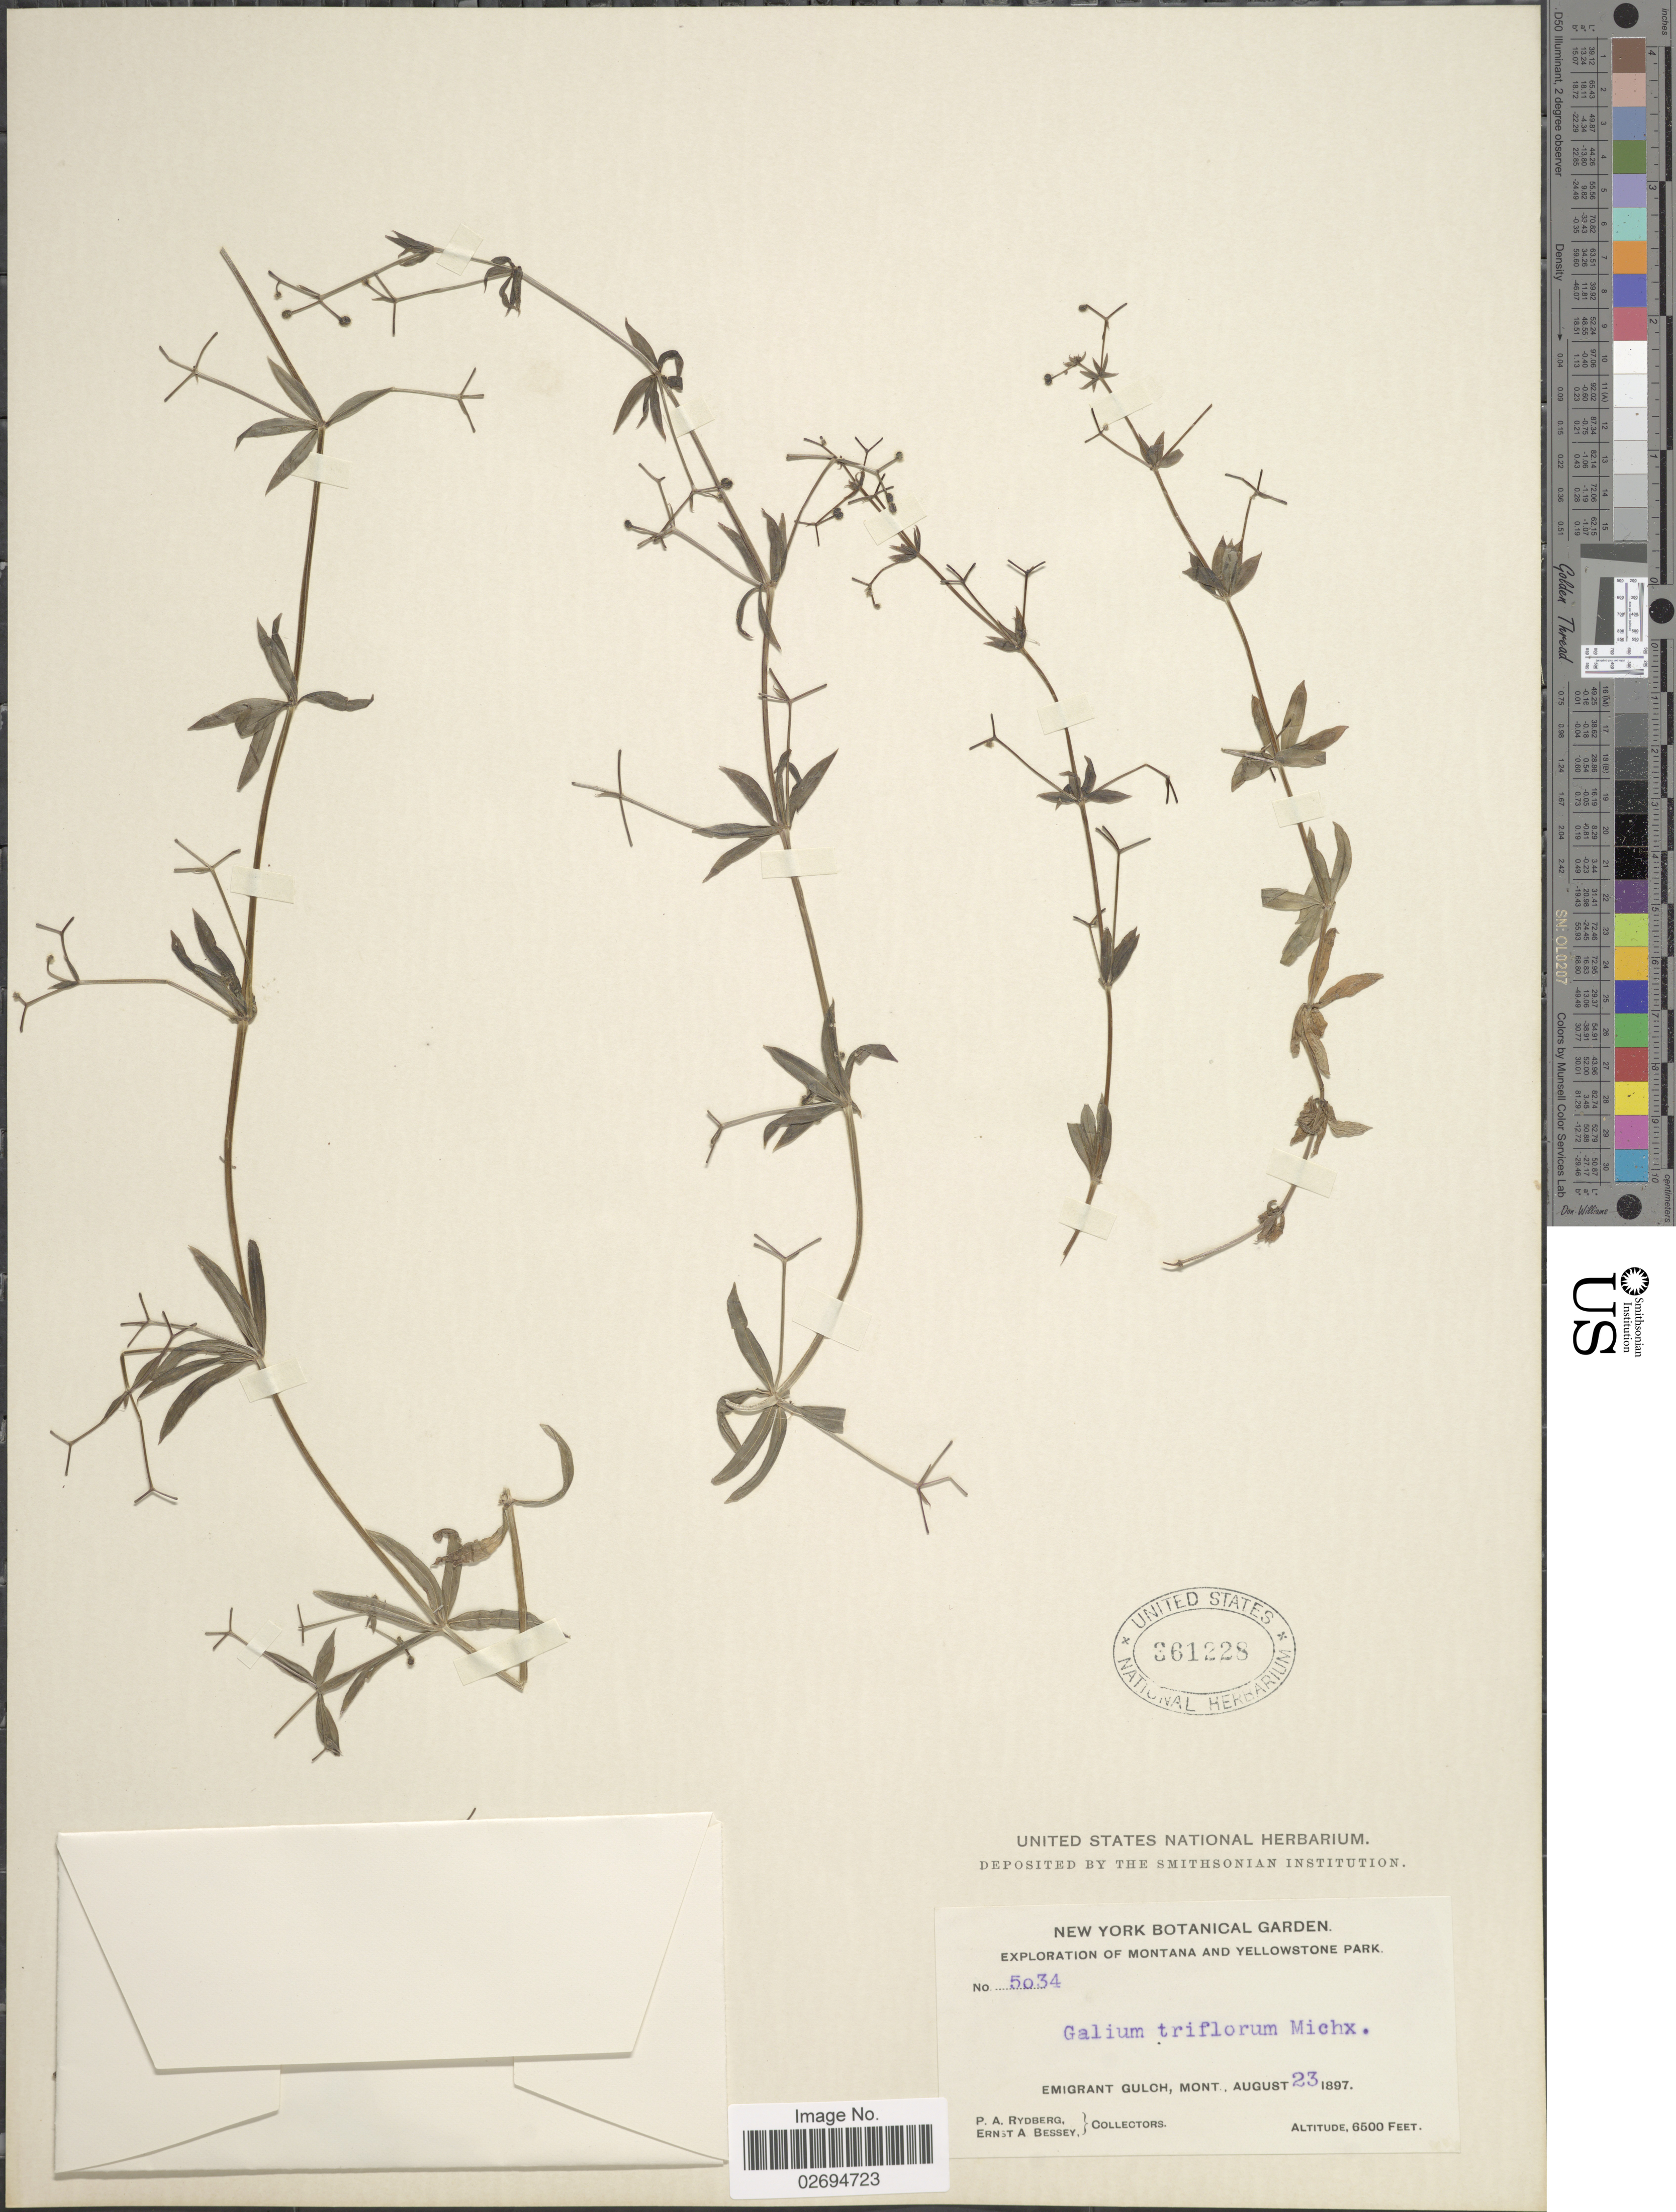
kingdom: Plantae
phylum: Tracheophyta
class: Magnoliopsida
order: Gentianales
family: Rubiaceae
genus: Galium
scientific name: Galium triflorum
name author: Michx.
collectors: P. A. Rydberg & E. Bessey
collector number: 5034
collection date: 1897-08-23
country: United States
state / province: Montana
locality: Yellowstone Park, Emigrant Gulch.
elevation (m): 1981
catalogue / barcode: US 361228